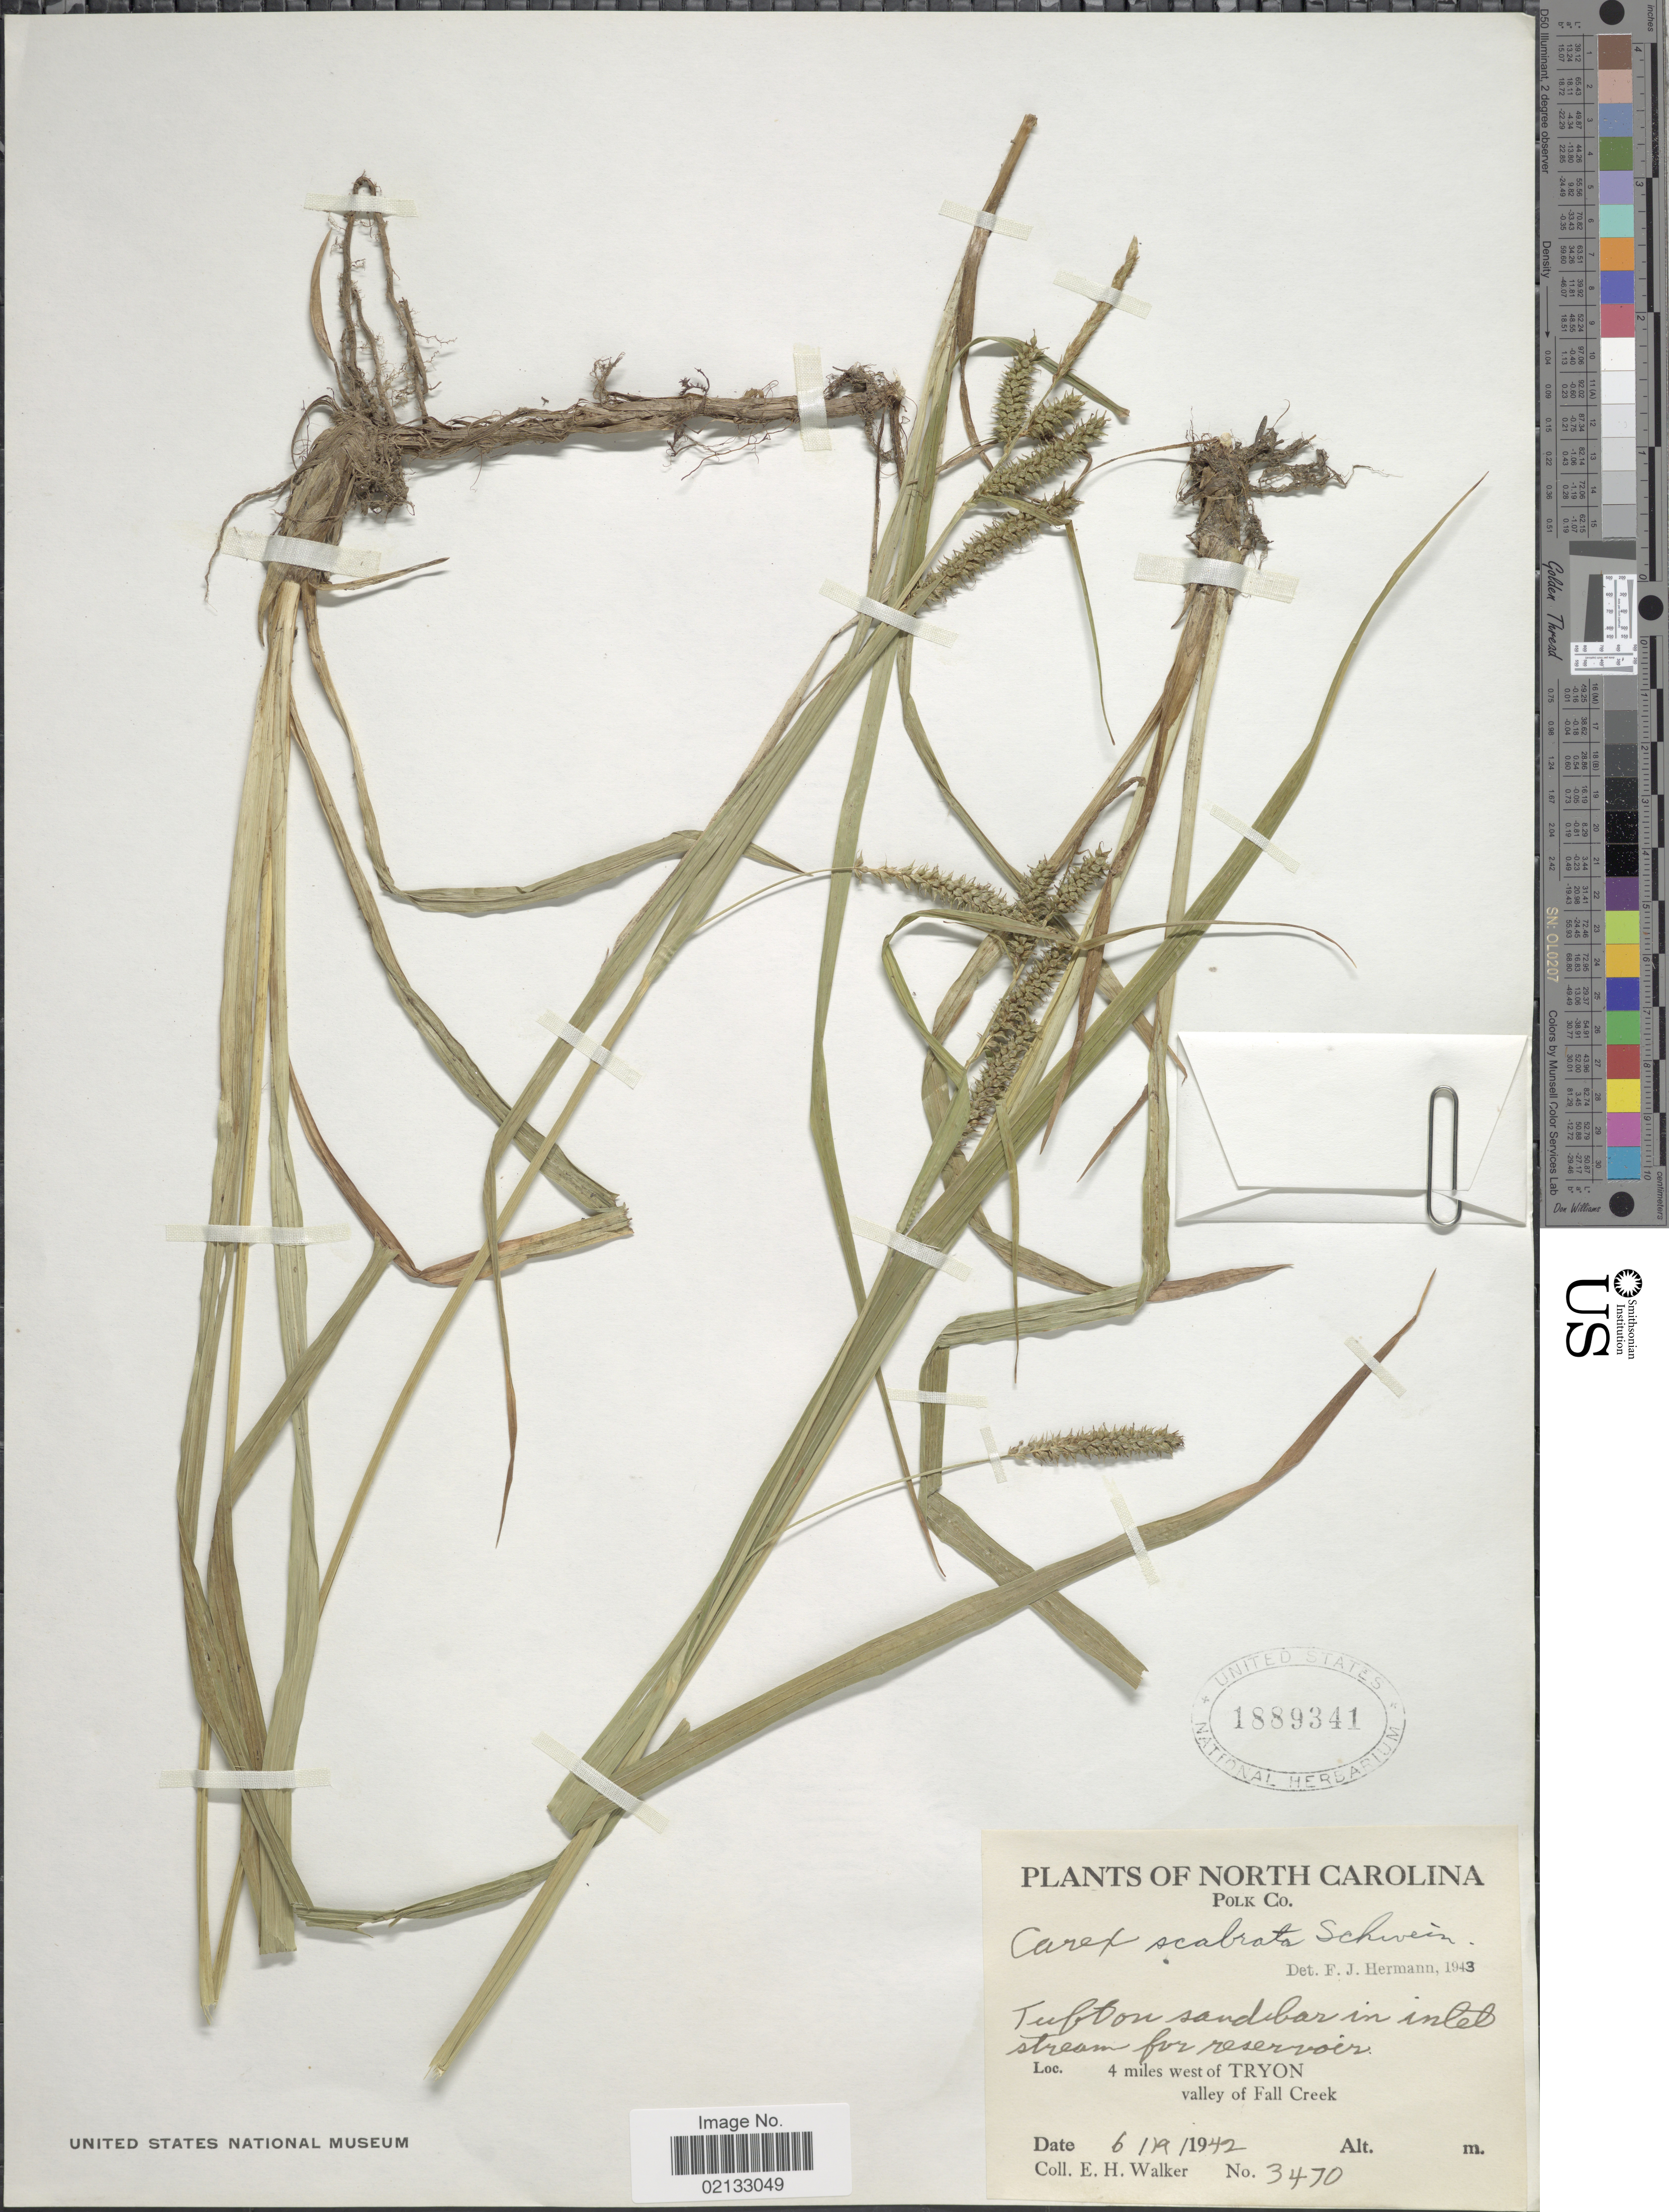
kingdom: Plantae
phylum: Tracheophyta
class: Liliopsida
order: Poales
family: Cyperaceae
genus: Carex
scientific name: Carex scabrata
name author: Schwein.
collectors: E. H. Walker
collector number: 3470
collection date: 1942-06-19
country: United States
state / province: North Carolina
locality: Polk Co. Tuft on sandbar in inlet stream for reservoir. 4 miles west of Tryon valley of Fall Creek.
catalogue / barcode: US 1889341